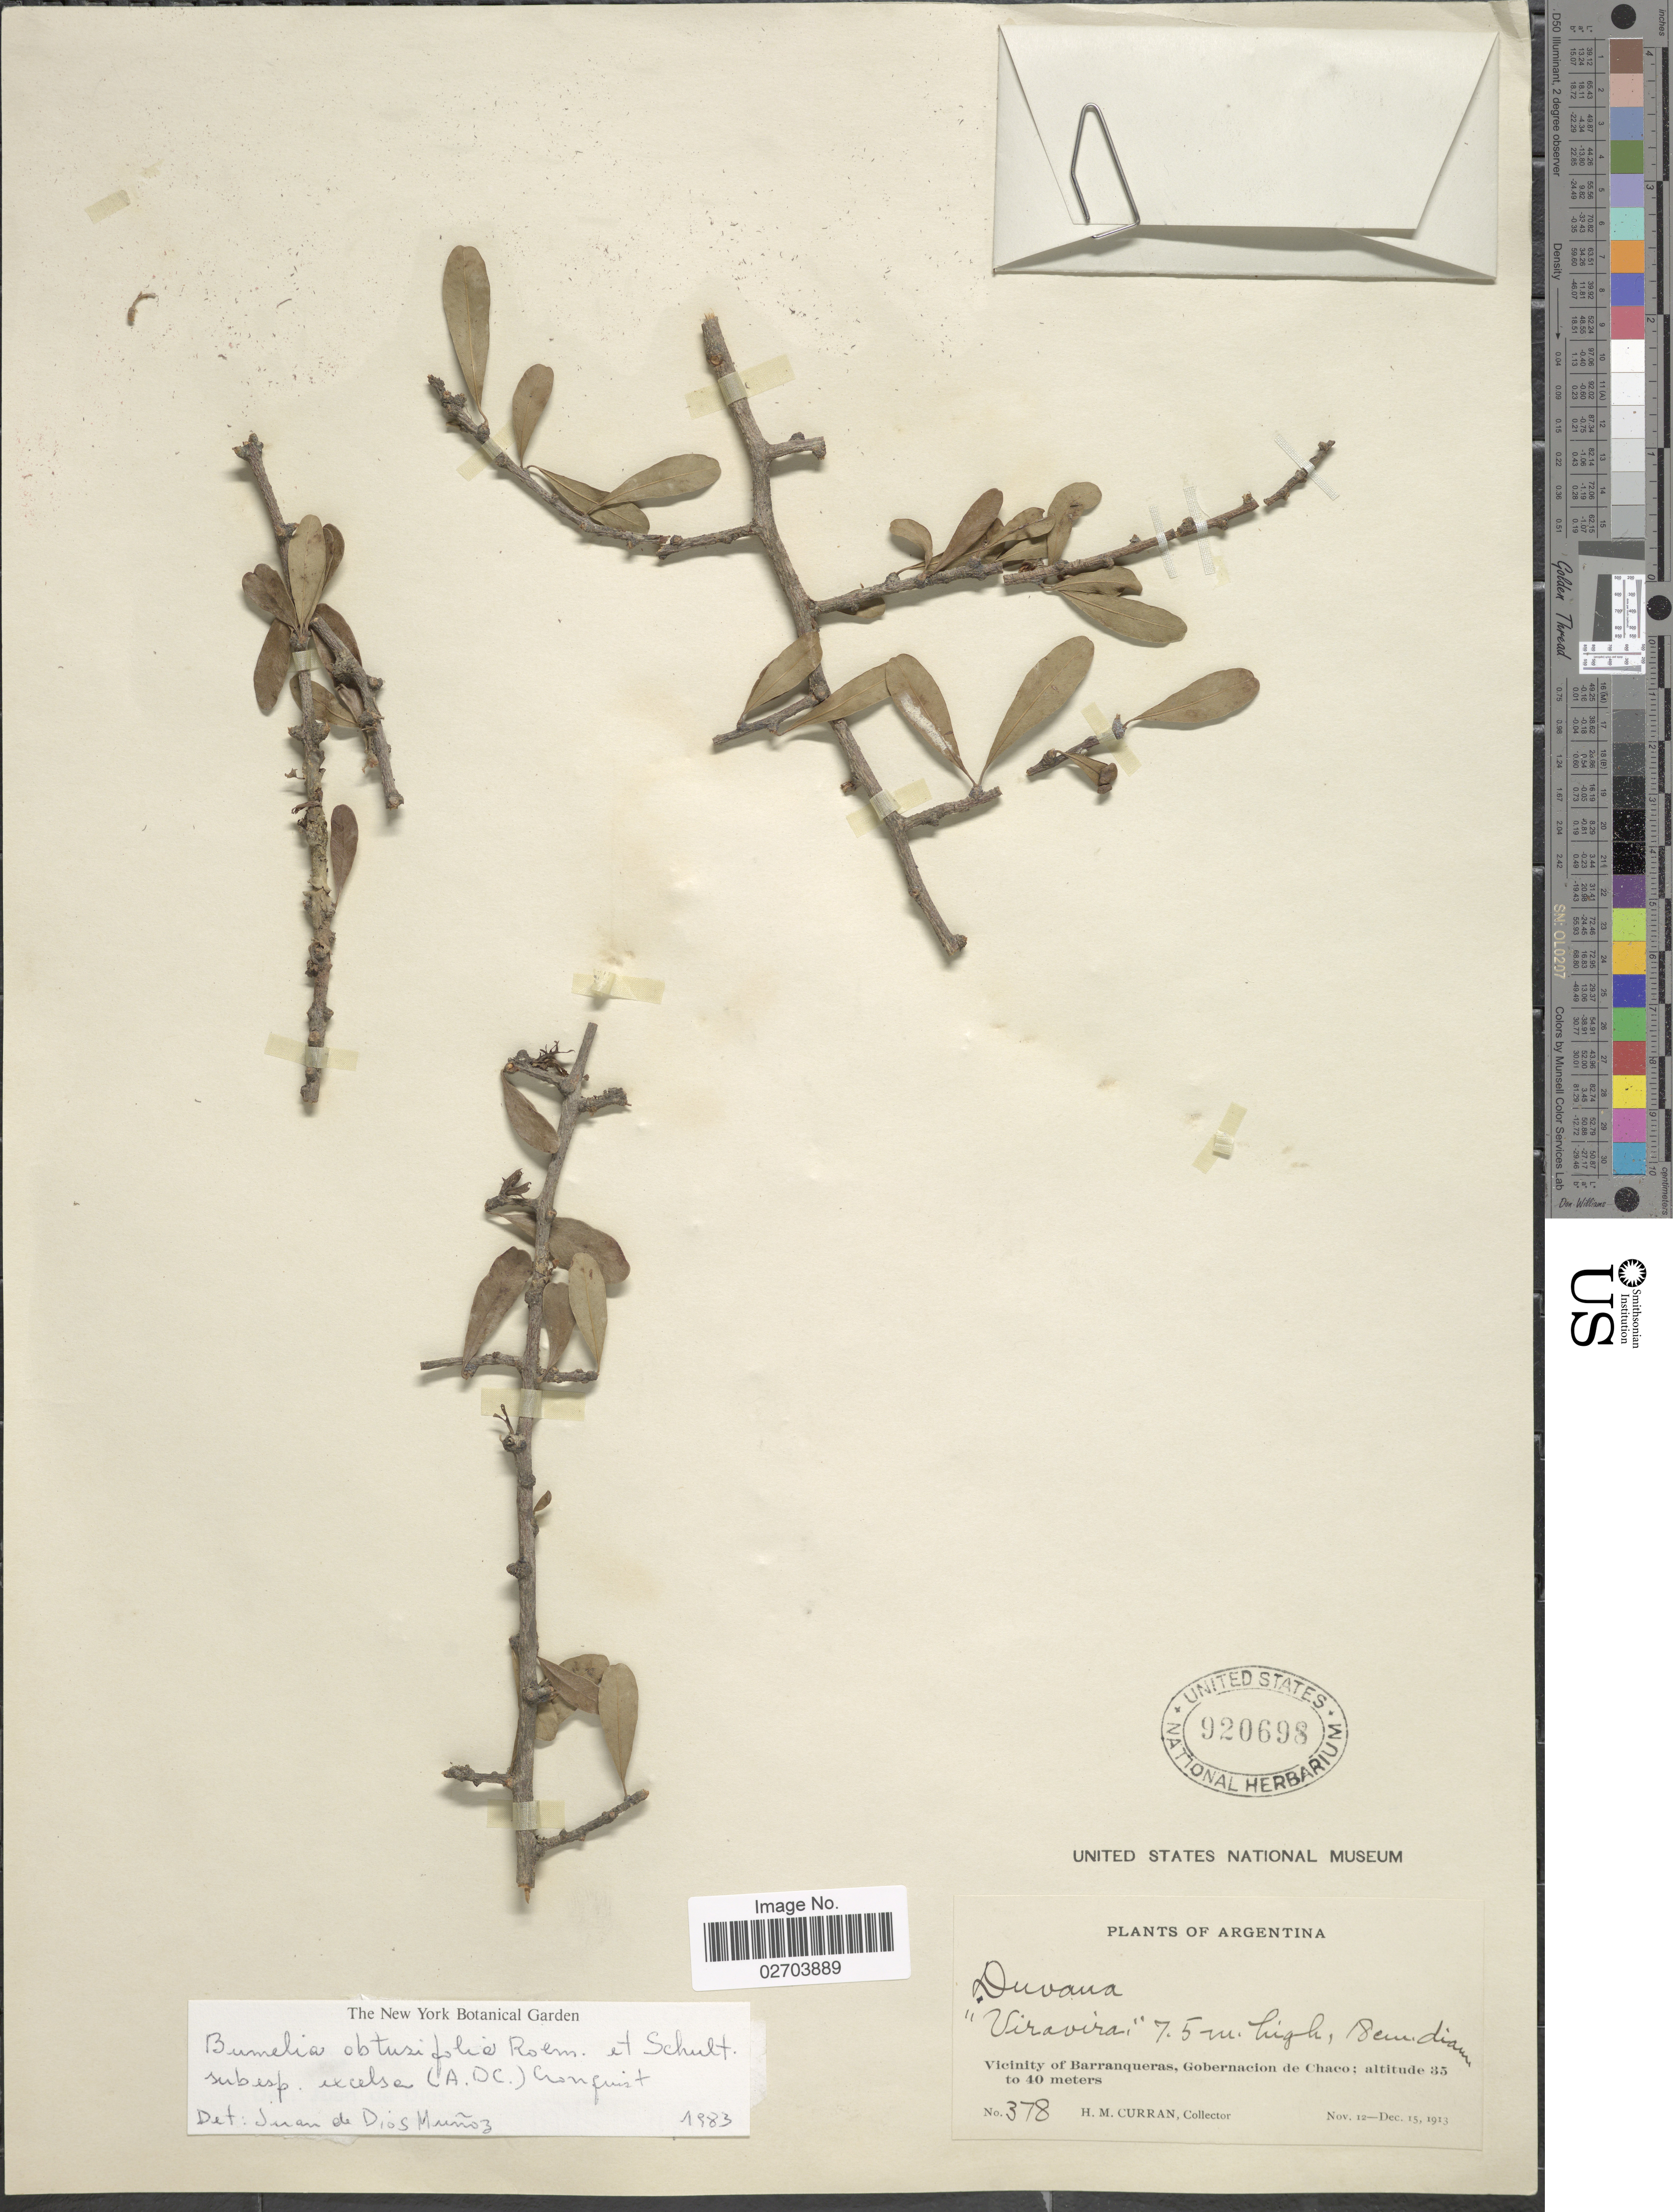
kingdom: Plantae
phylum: Tracheophyta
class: Magnoliopsida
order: Ericales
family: Sapotaceae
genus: Sideroxylon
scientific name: Sideroxylon obtusifolium subsp. obtusifolium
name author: (Roem. & Schult.) T.D. Penn.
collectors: H. M. Curran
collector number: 378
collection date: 1913-11-12/1913-12-15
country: Argentina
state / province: Chaco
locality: Vicinity of Barranqueras, Gobernacion de Chaco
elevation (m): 35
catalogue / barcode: US 920698